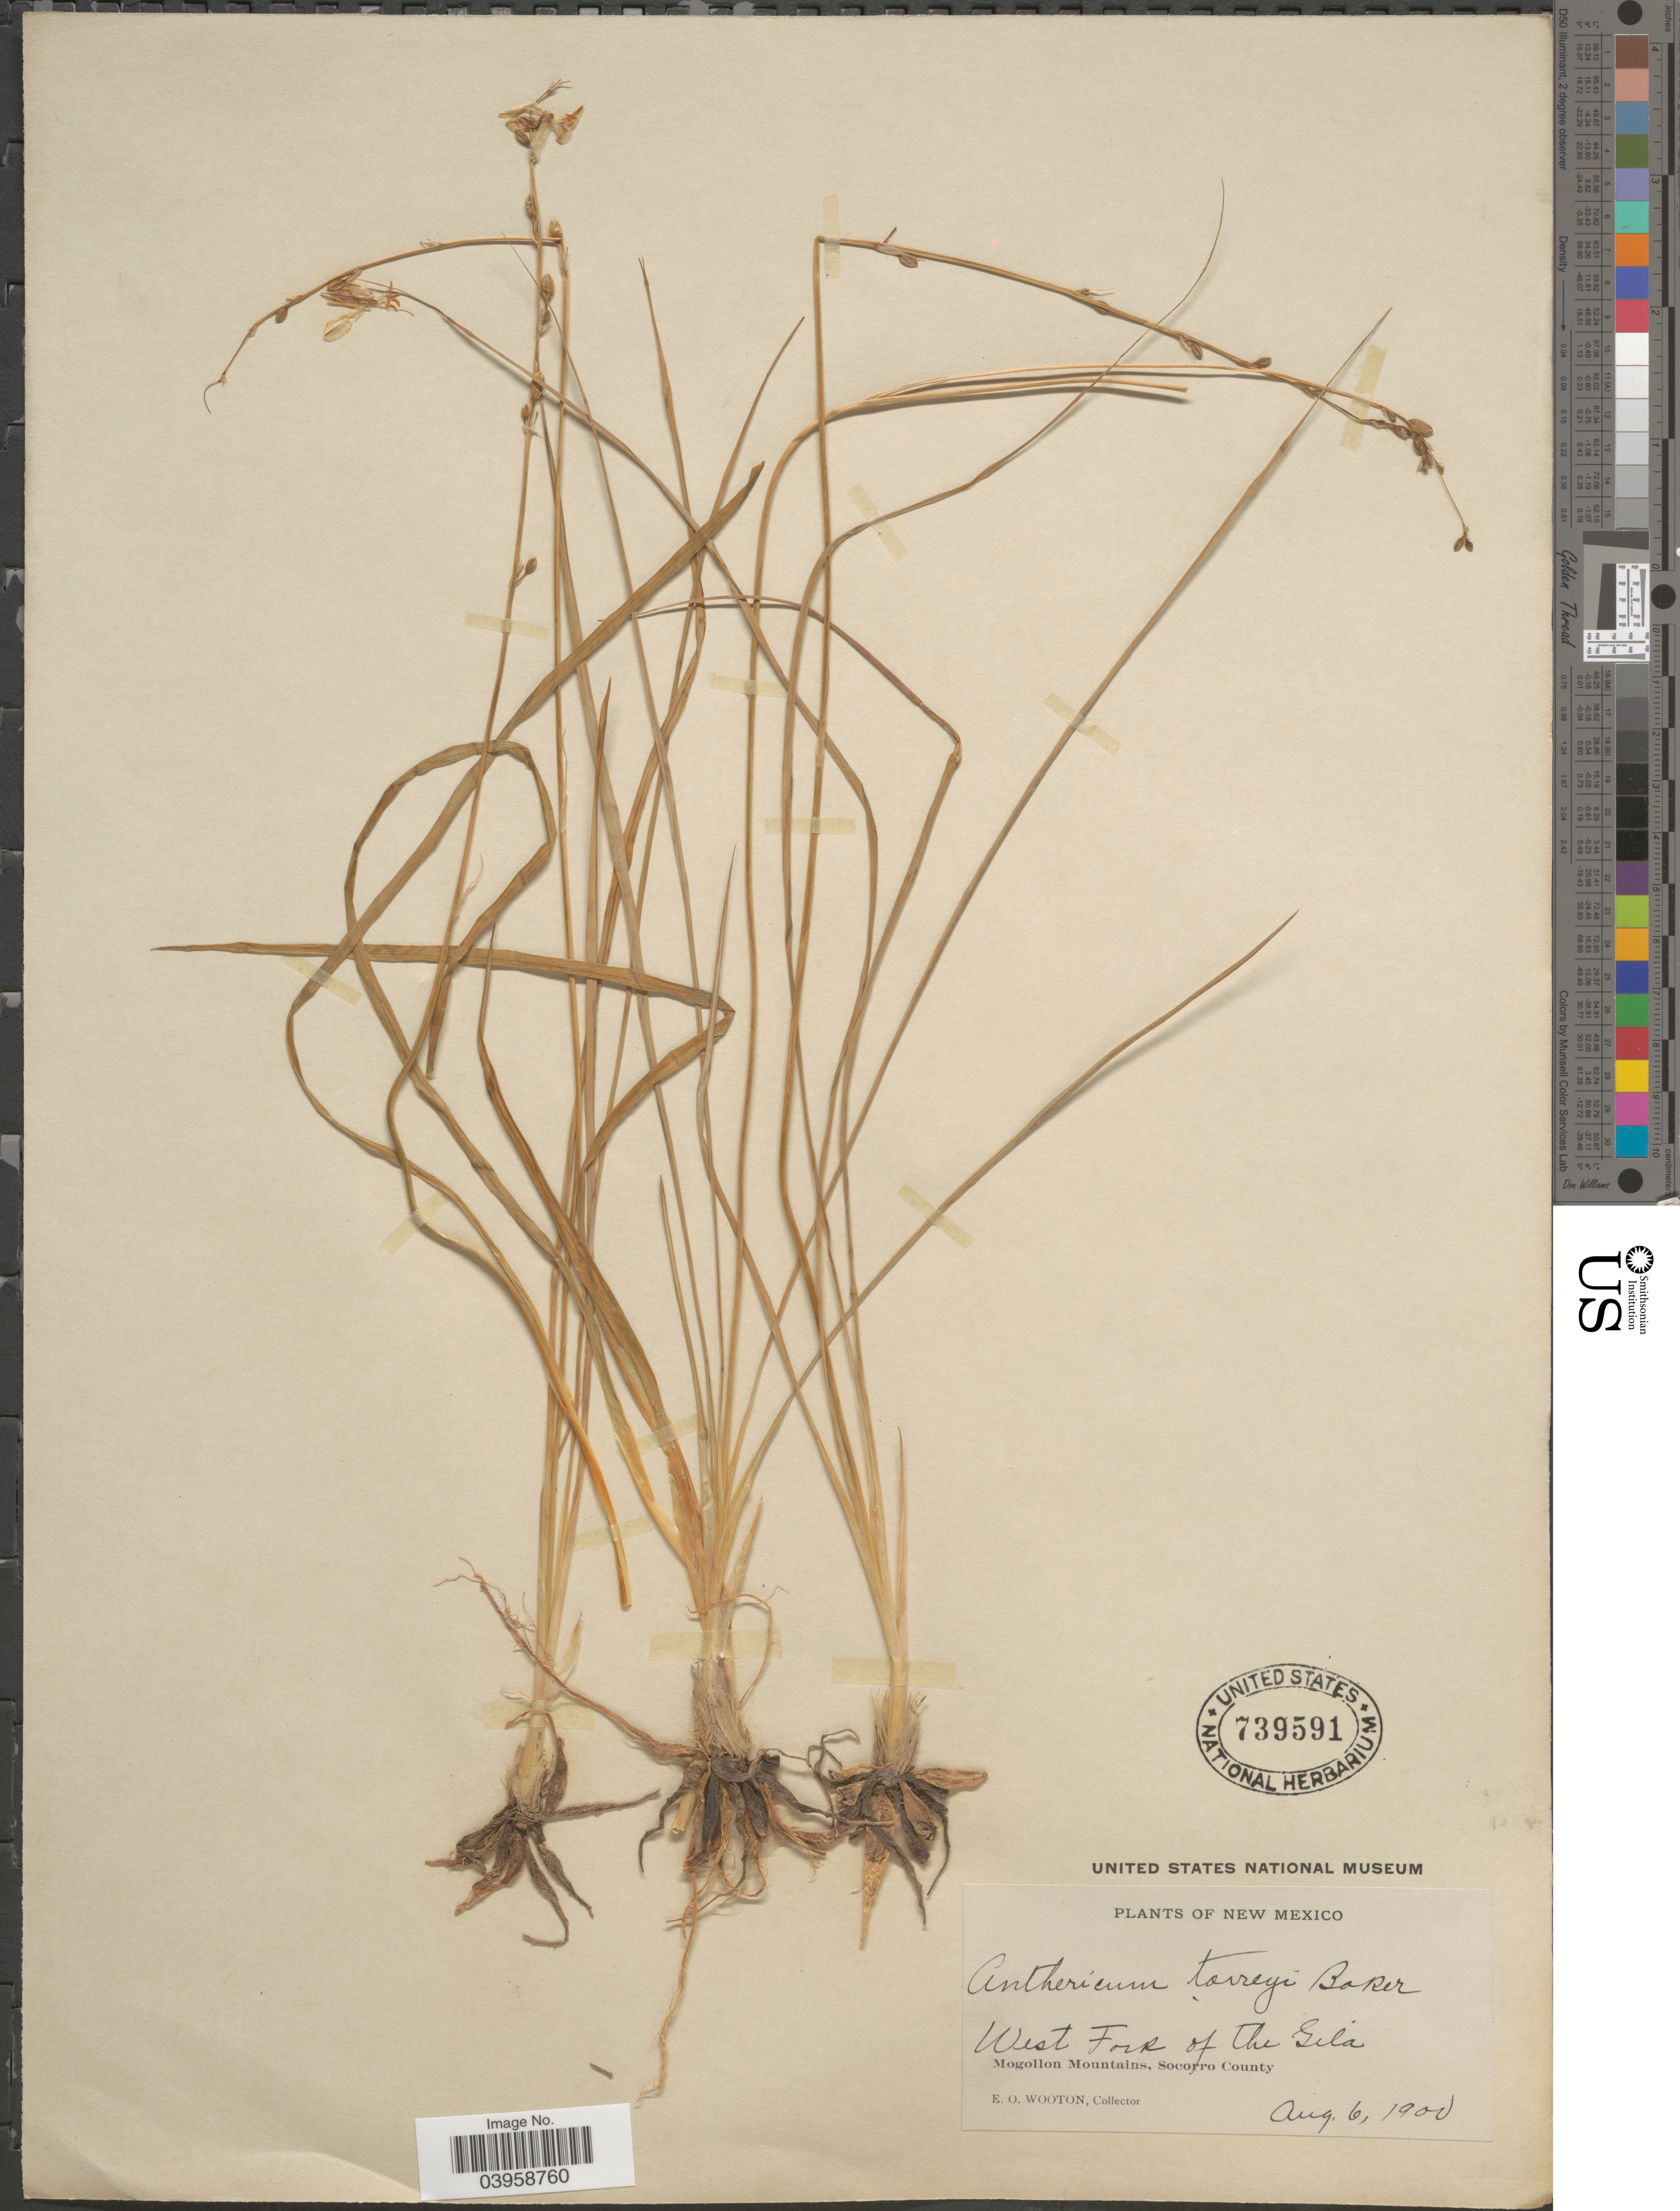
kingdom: Plantae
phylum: Tracheophyta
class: Liliopsida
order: Asparagales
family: Asparagaceae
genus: Anthericum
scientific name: Anthericum torreyi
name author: Baker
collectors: E. O. Wooton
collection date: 1900-08-06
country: United States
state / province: New Mexico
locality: West Fork of the Gila. Mogollon Mountains, Socorro County.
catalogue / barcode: US 739591